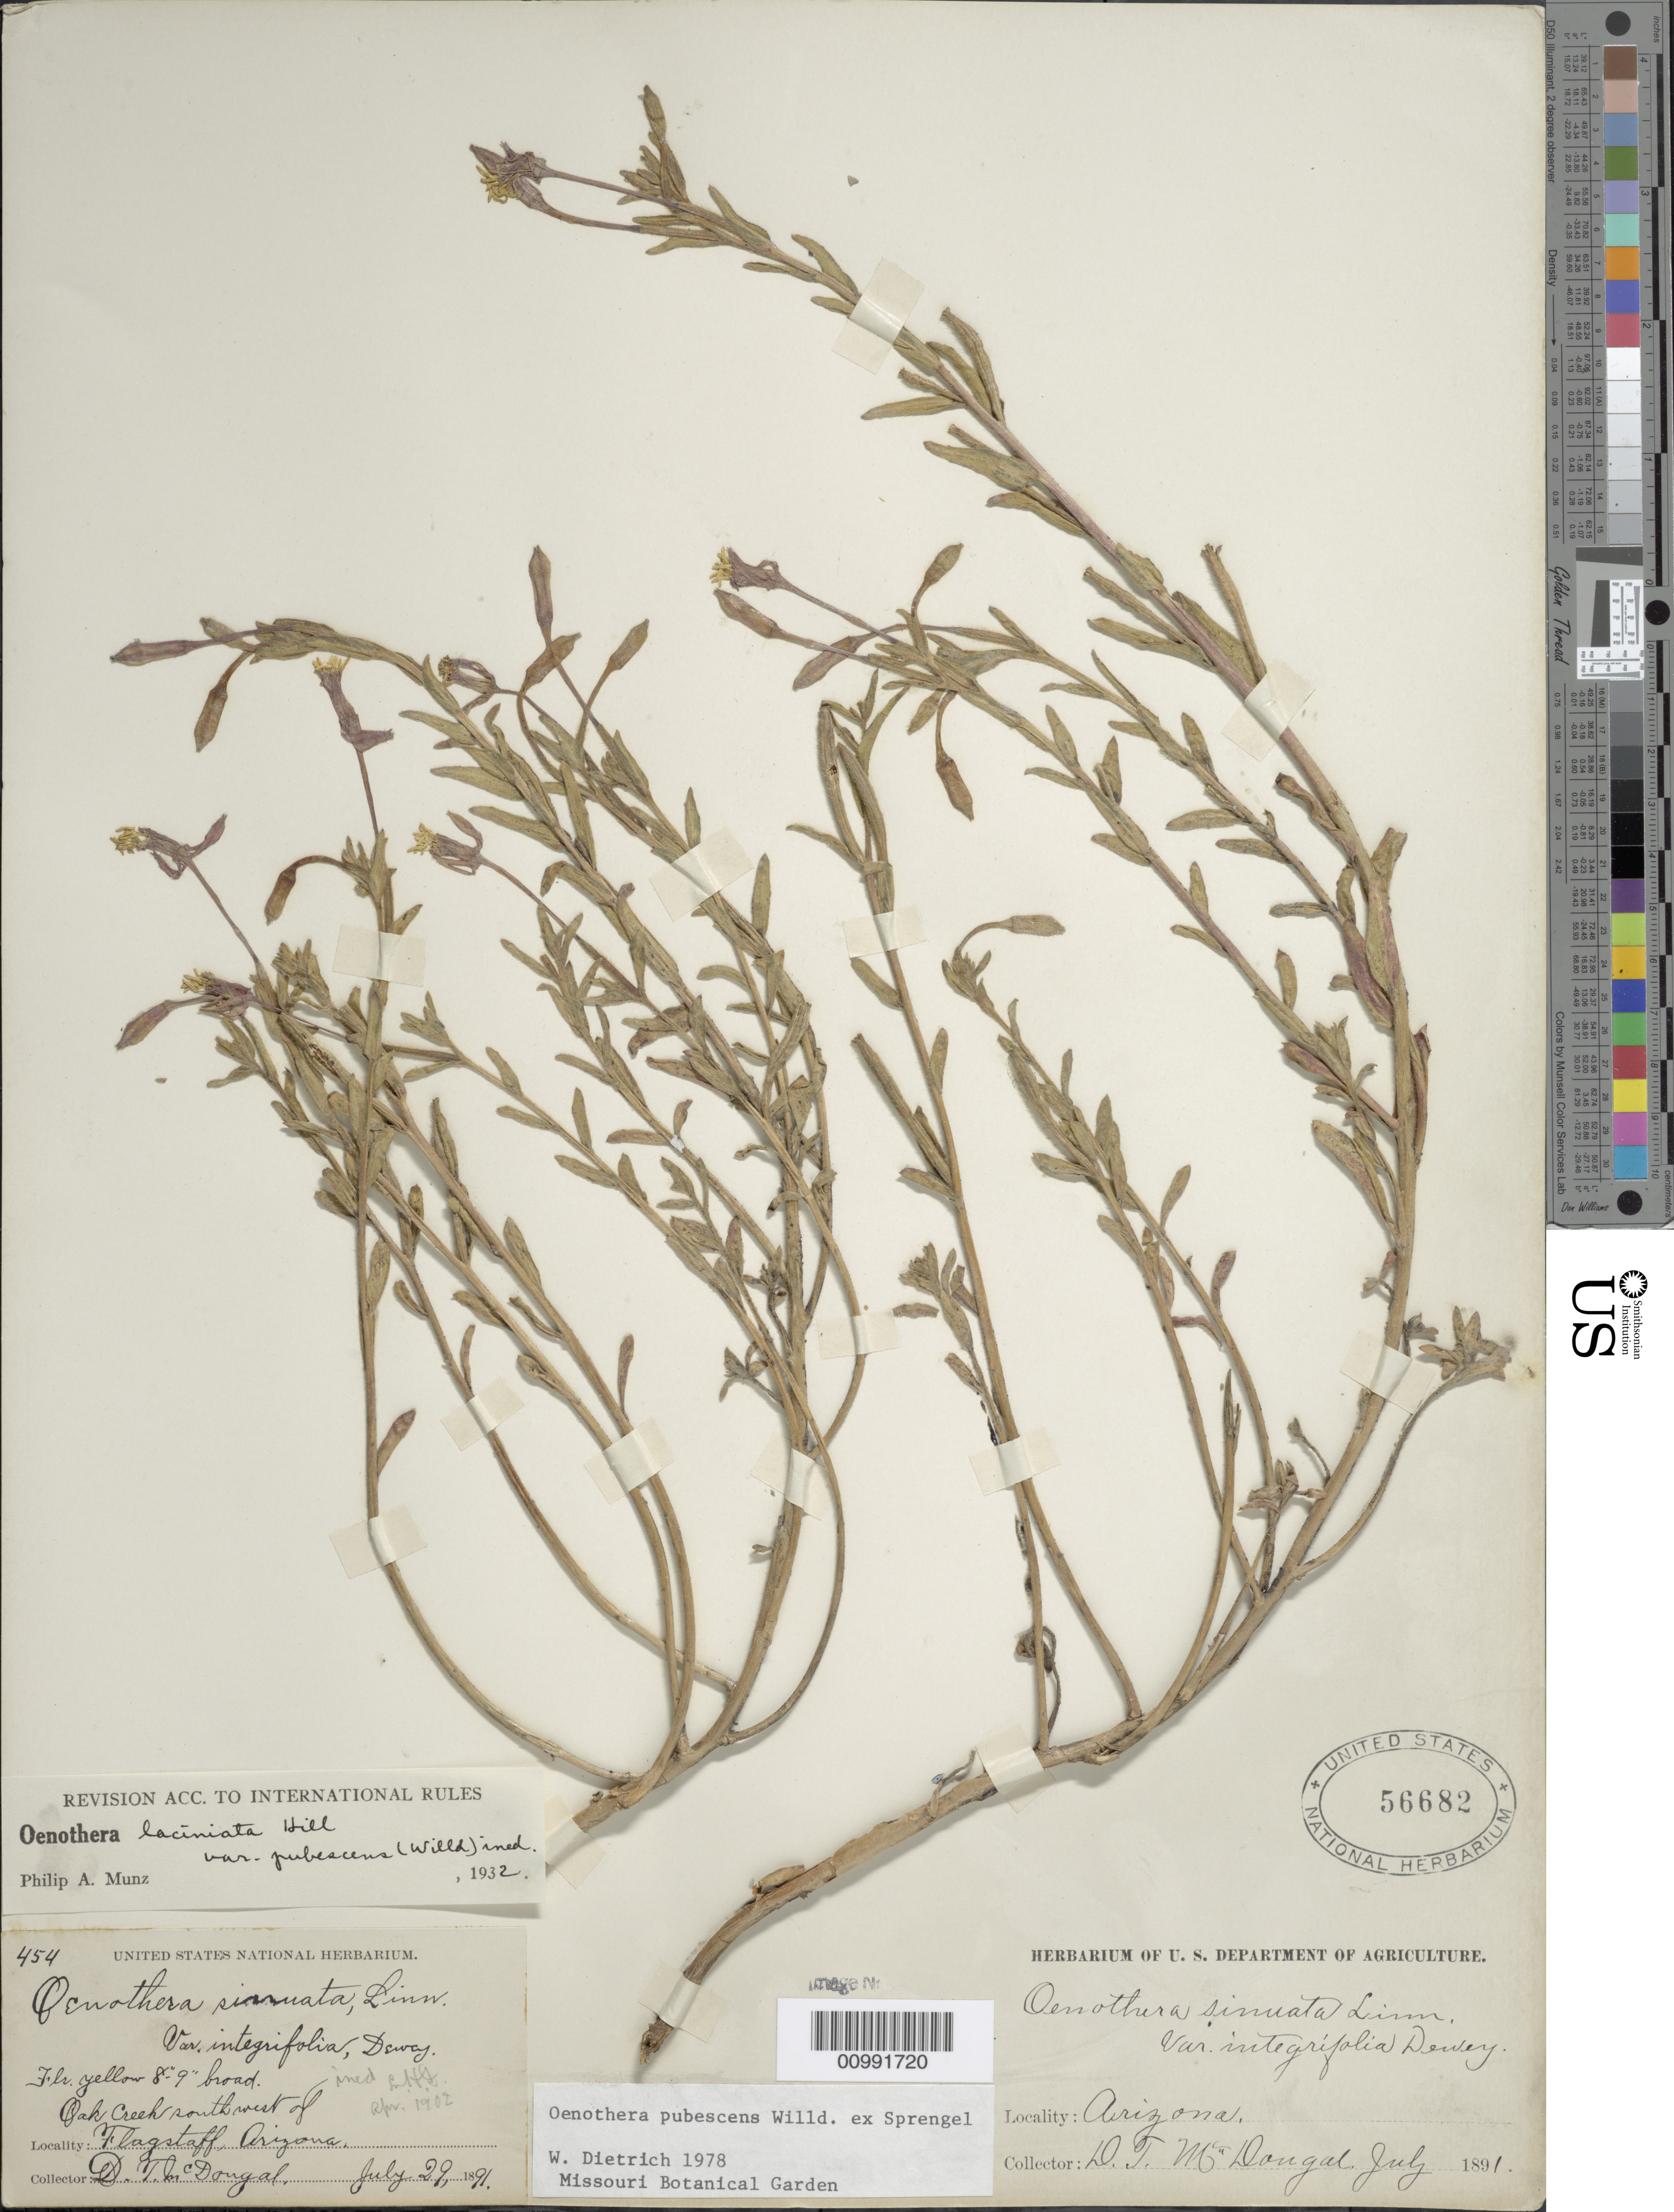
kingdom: Plantae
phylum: Tracheophyta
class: Magnoliopsida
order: Myrtales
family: Onagraceae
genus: Oenothera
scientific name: Oenothera pubescens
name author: Willd. ex Spreng.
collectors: D. T. MacDougal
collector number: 454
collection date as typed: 29 Jul 1891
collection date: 1891-07-29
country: United States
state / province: Arizona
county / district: Coconino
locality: Oak Creek southwest of Flagstaff.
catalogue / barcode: US 56682